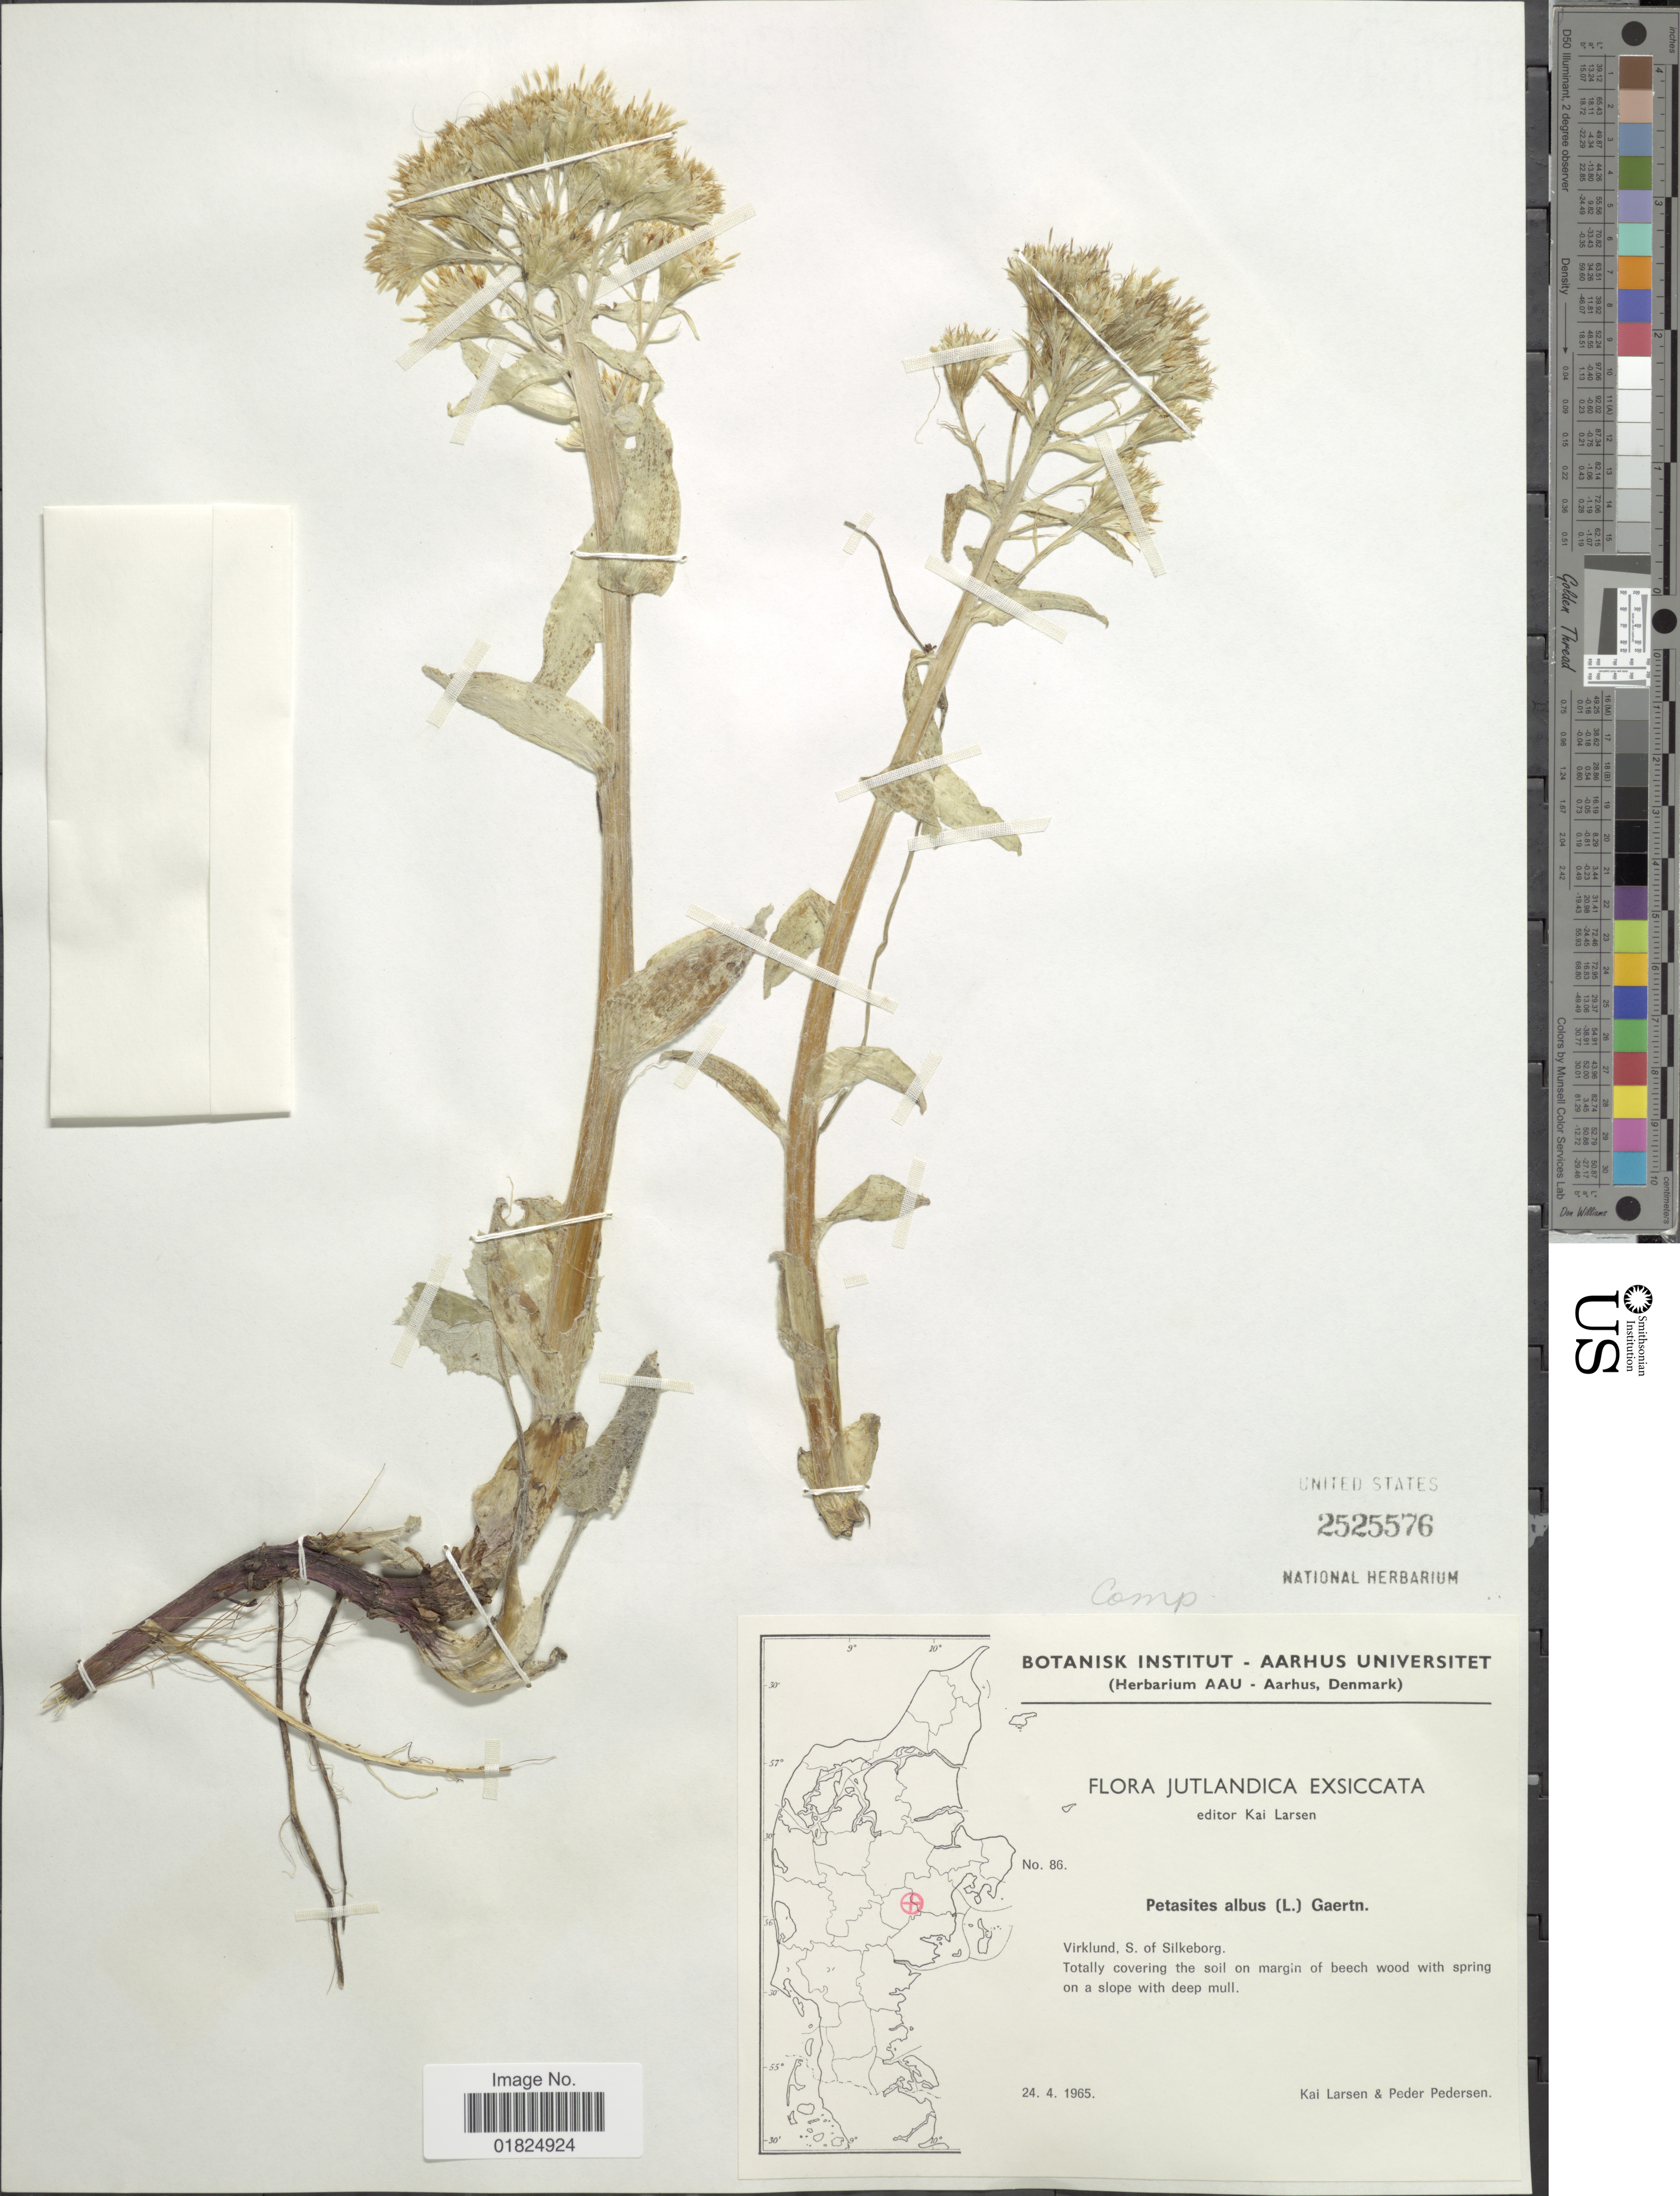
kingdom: Plantae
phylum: Tracheophyta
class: Magnoliopsida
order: Asterales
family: Asteraceae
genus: Petasites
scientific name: Petasites albus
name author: (L.) Gaertn.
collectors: K. Larsen & P. Pedersen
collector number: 86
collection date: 1965-04-24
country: Denmark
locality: Jutlandica Exsiccata. Virklund, S. of Silkebord.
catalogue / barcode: US 2525576